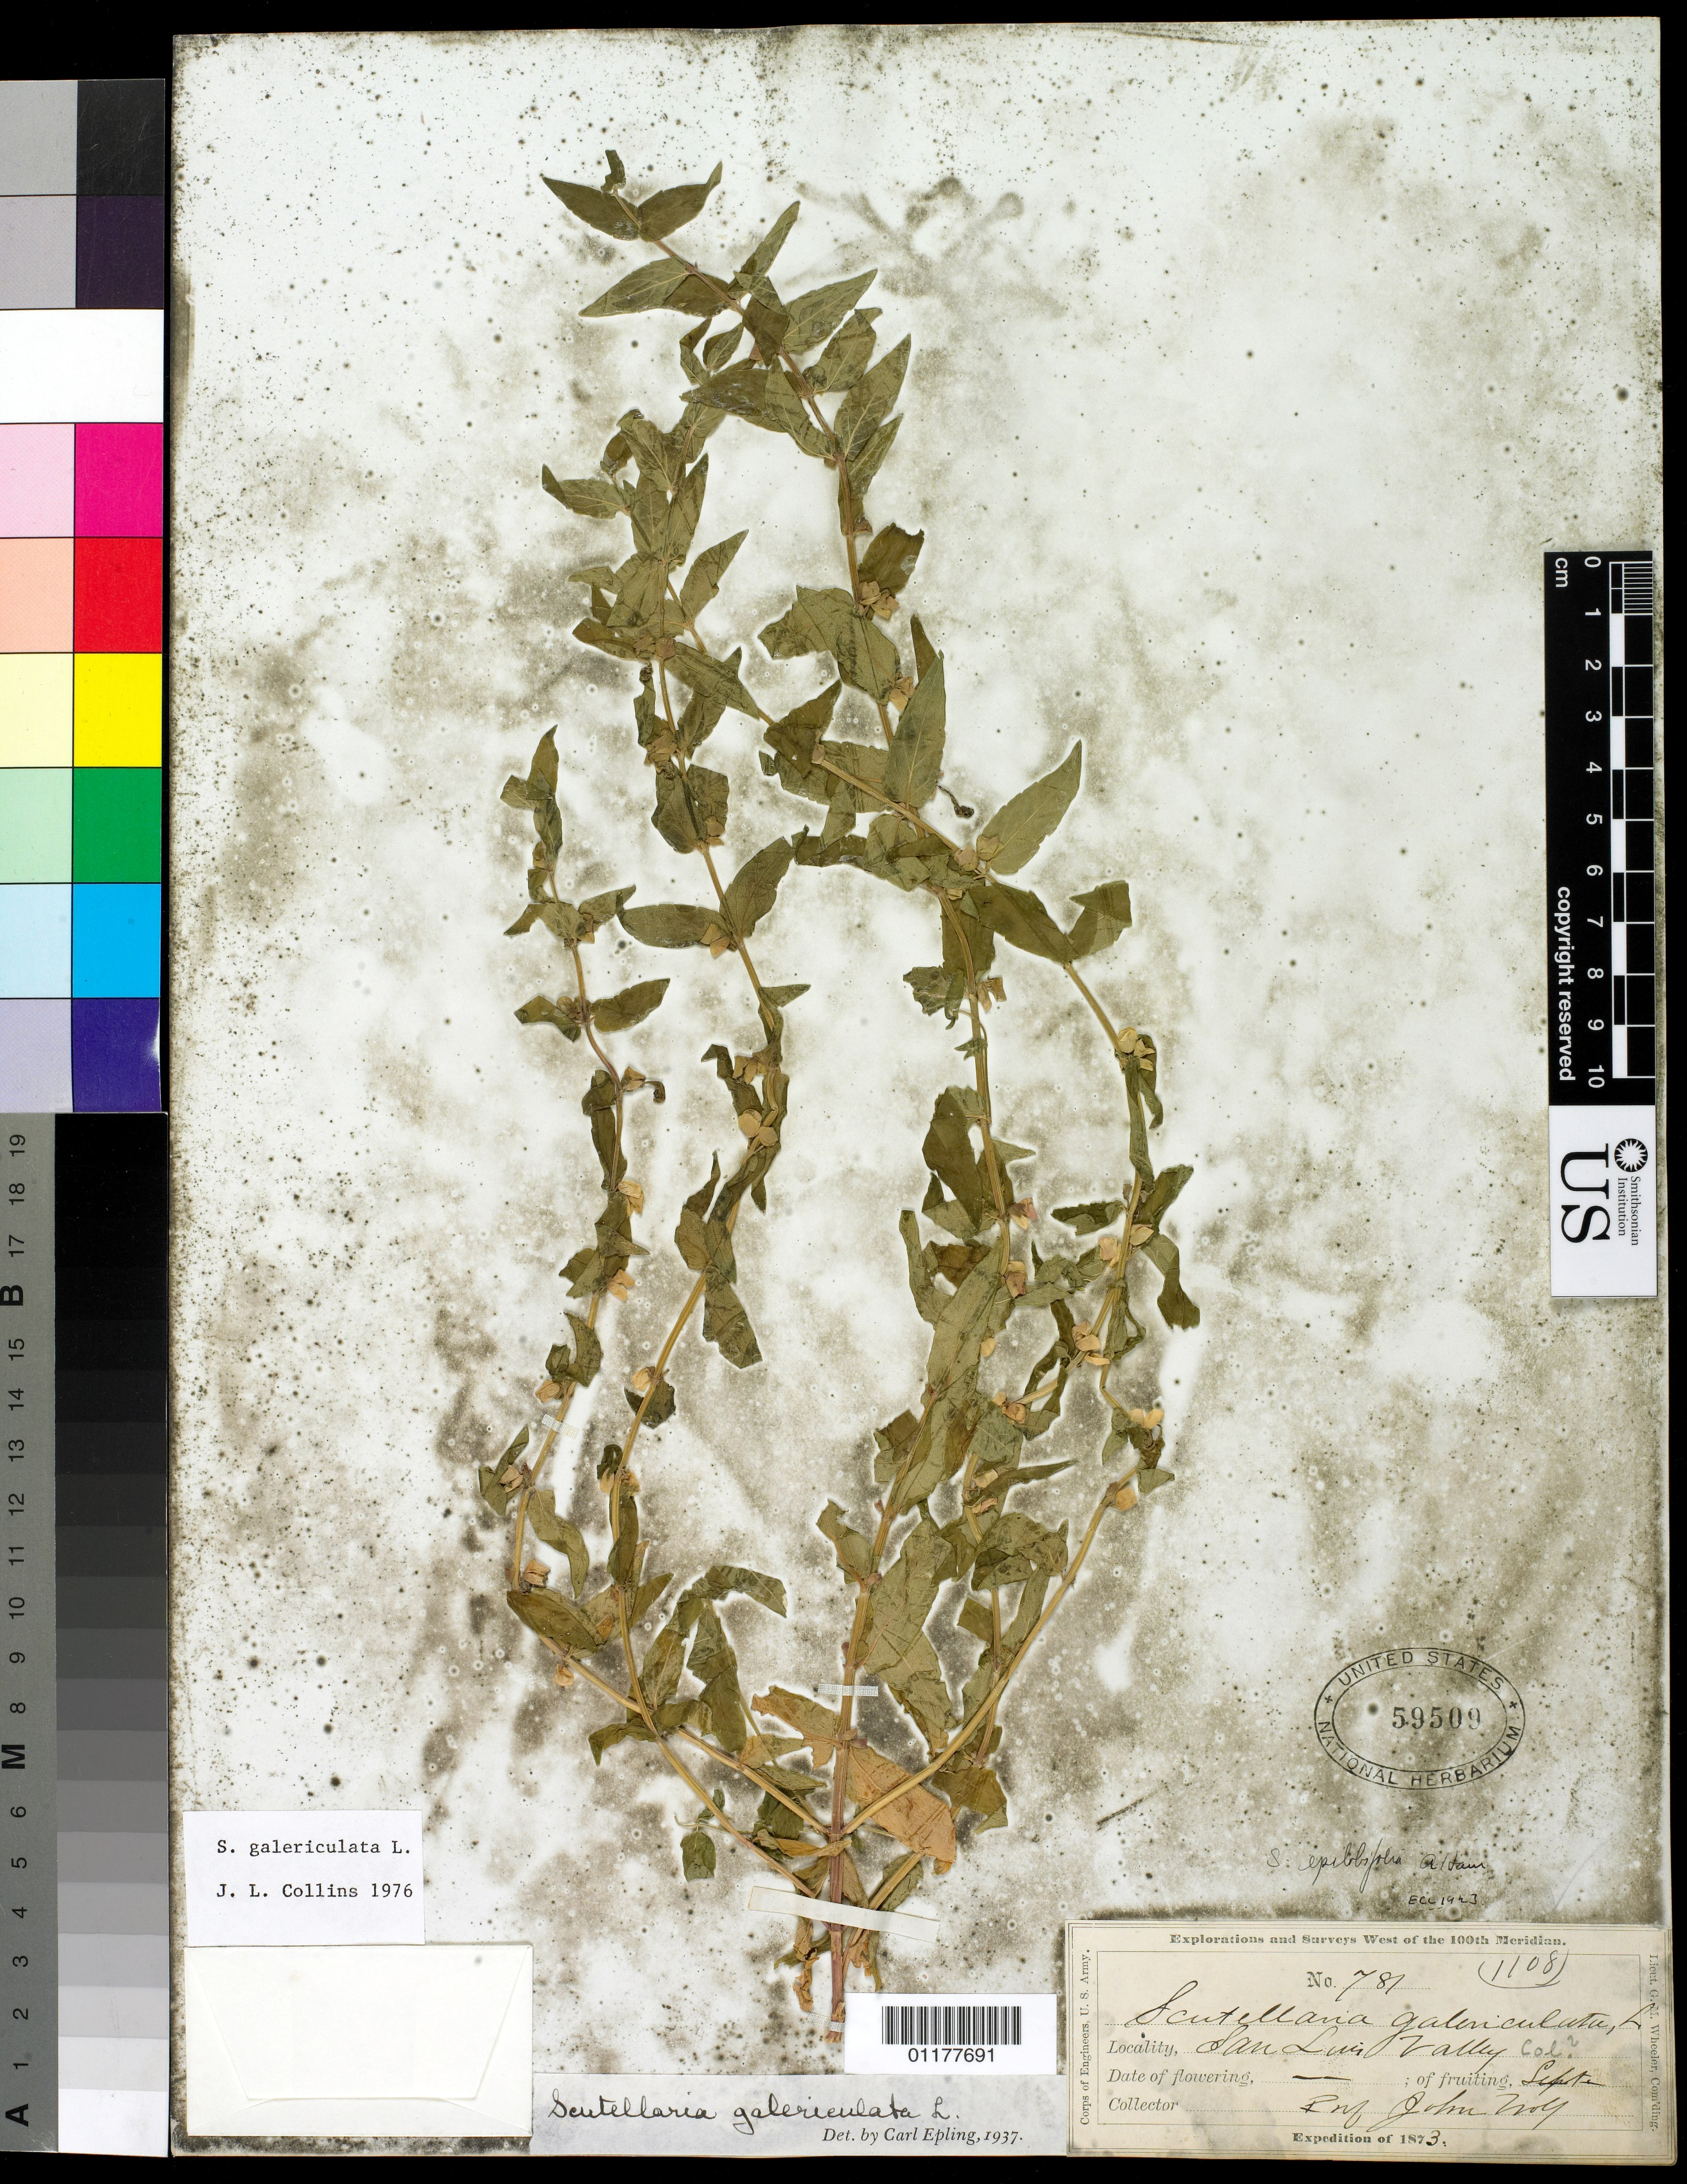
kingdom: Plantae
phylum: Tracheophyta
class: Magnoliopsida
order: Lamiales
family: Lamiaceae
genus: Scutellaria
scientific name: Scutellaria galericulata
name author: L.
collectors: J. Wolf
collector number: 781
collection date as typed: Sep 1873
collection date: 1873-09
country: United States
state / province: Colorado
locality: San Luis Valley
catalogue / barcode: US 59509